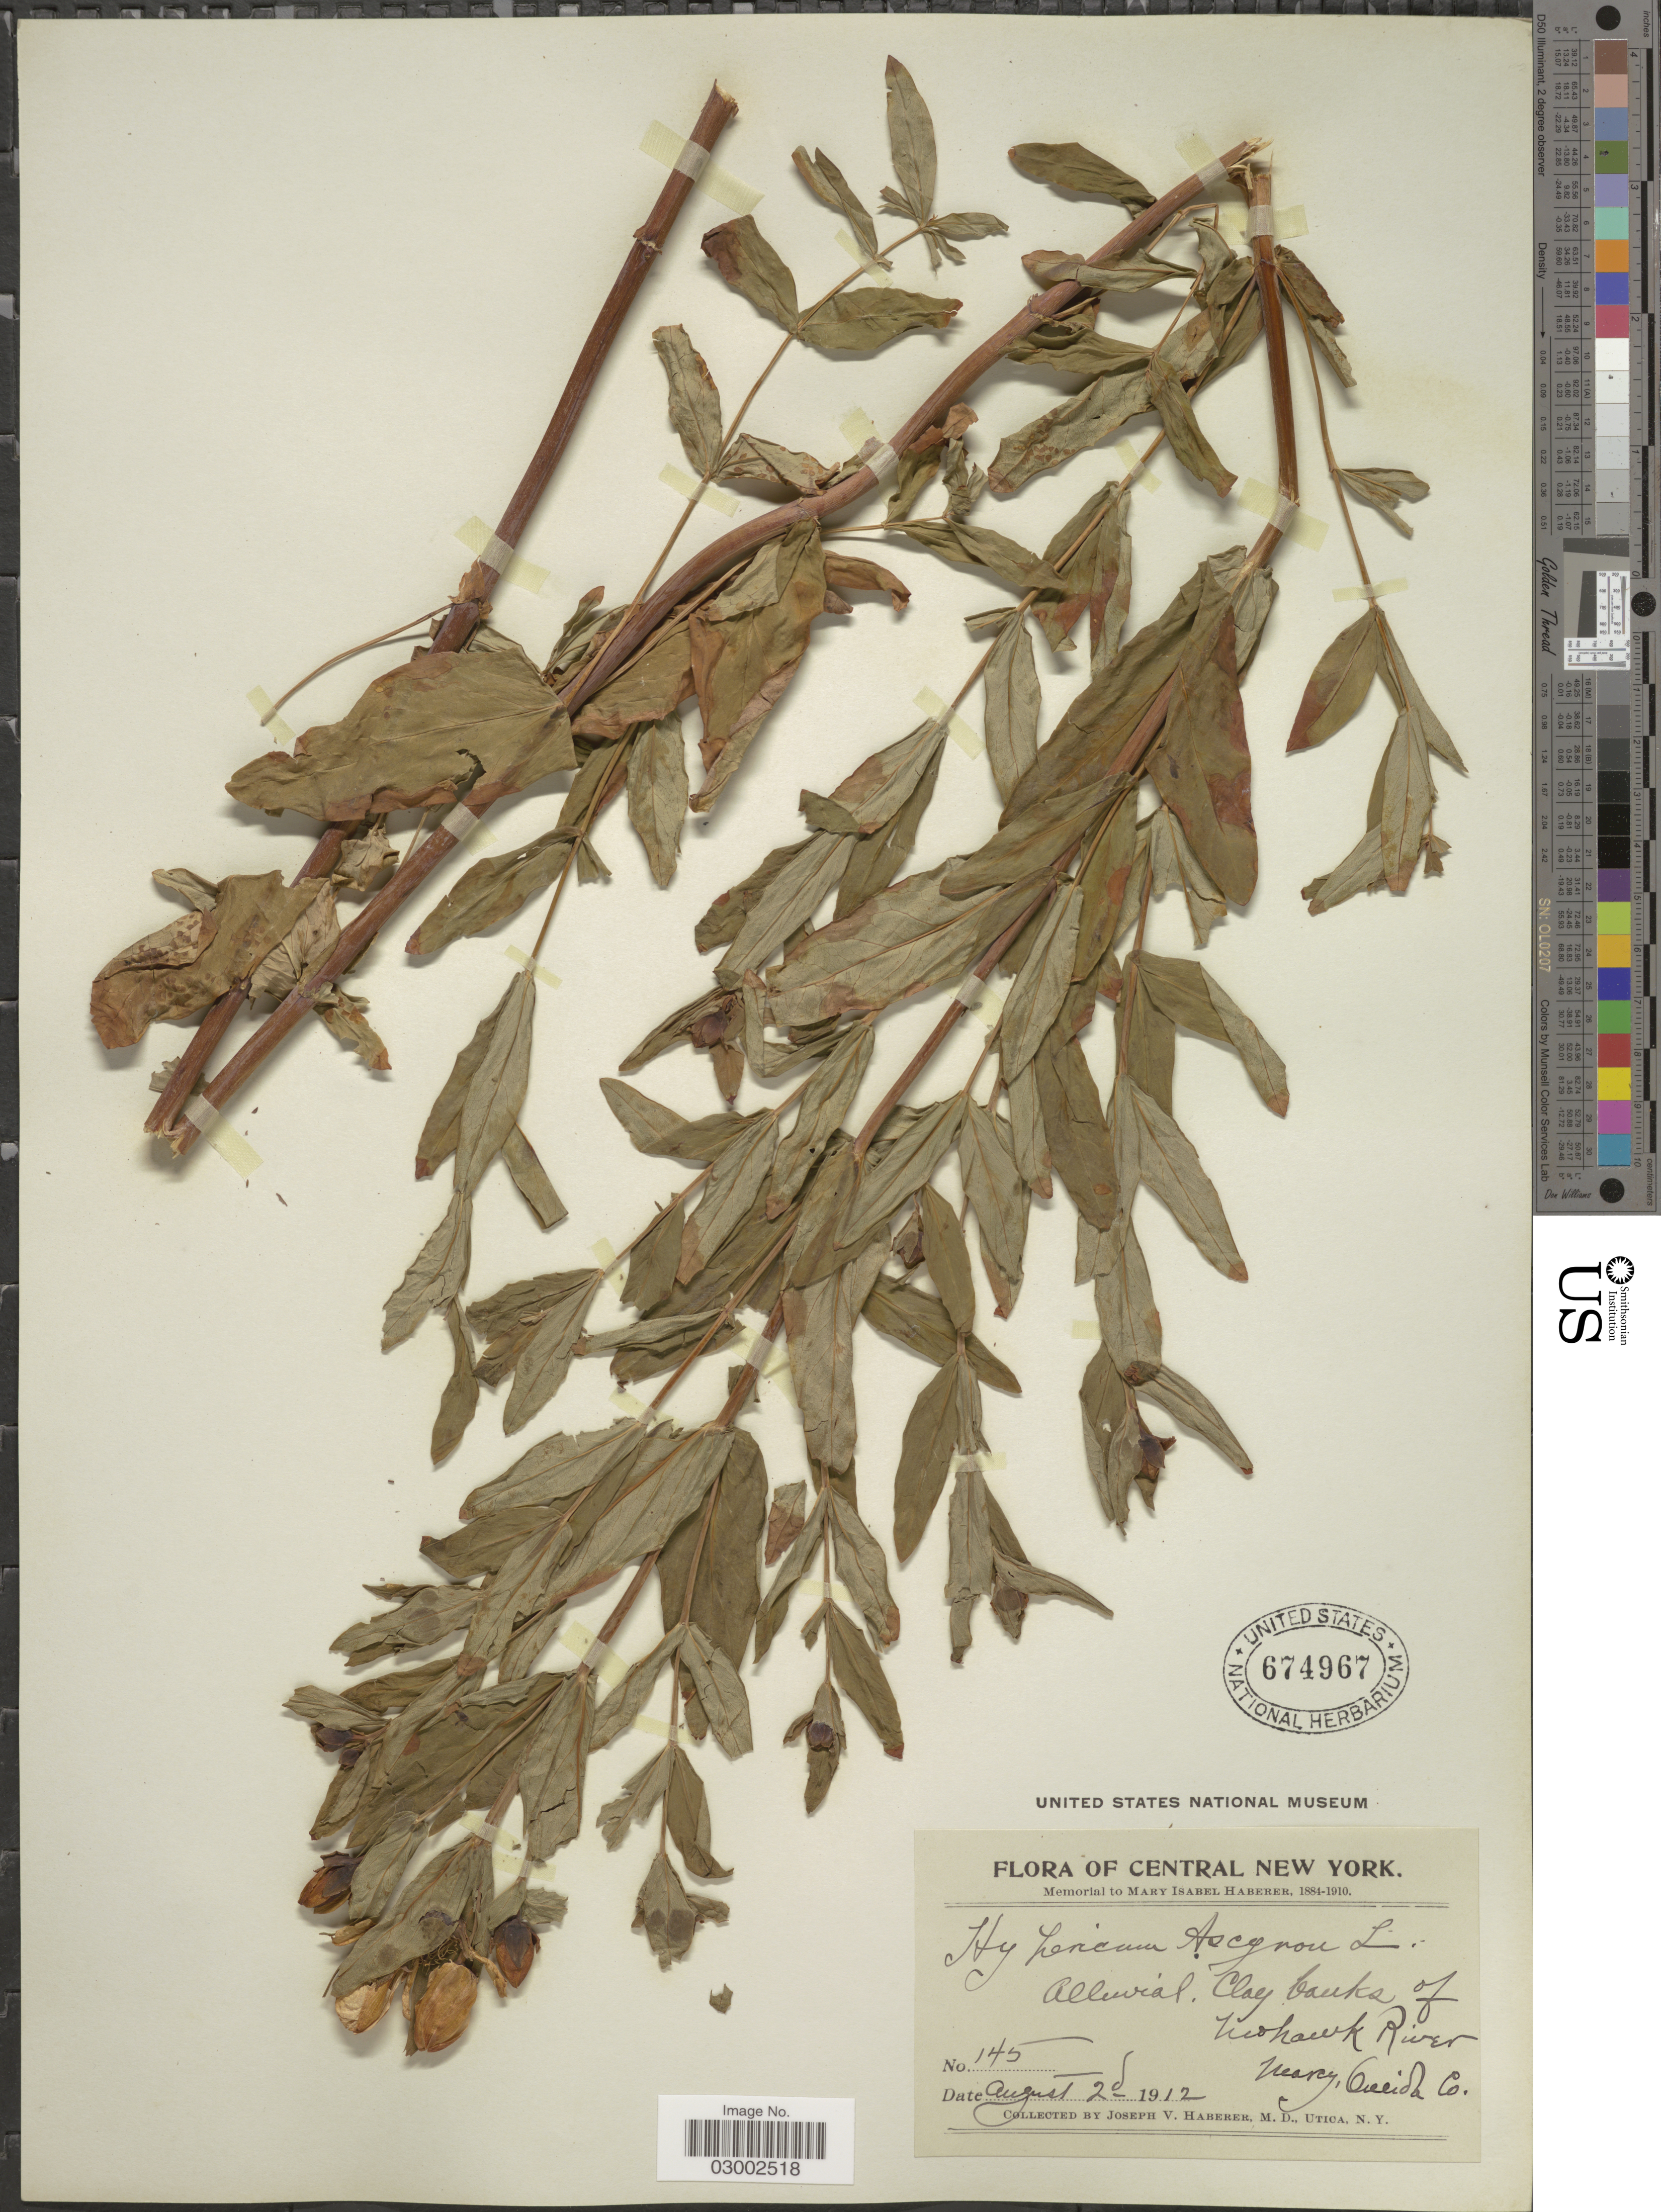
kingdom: Plantae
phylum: Tracheophyta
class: Magnoliopsida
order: Malpighiales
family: Hypericaceae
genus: Hypericum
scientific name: Hypericum ascyron subsp. pyramidatum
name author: (Aiton) N. Robson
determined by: Strong, Mark T., (BOT), Smithsonian Institution - National Museum of Natural History (UNITED STATES)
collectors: J. V. Haberer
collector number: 145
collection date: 1912-08-02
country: United States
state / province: New York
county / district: Oneida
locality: Central New York. Clay banks of Mohawk River. Marcy, Oneida Co.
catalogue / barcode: US 674967